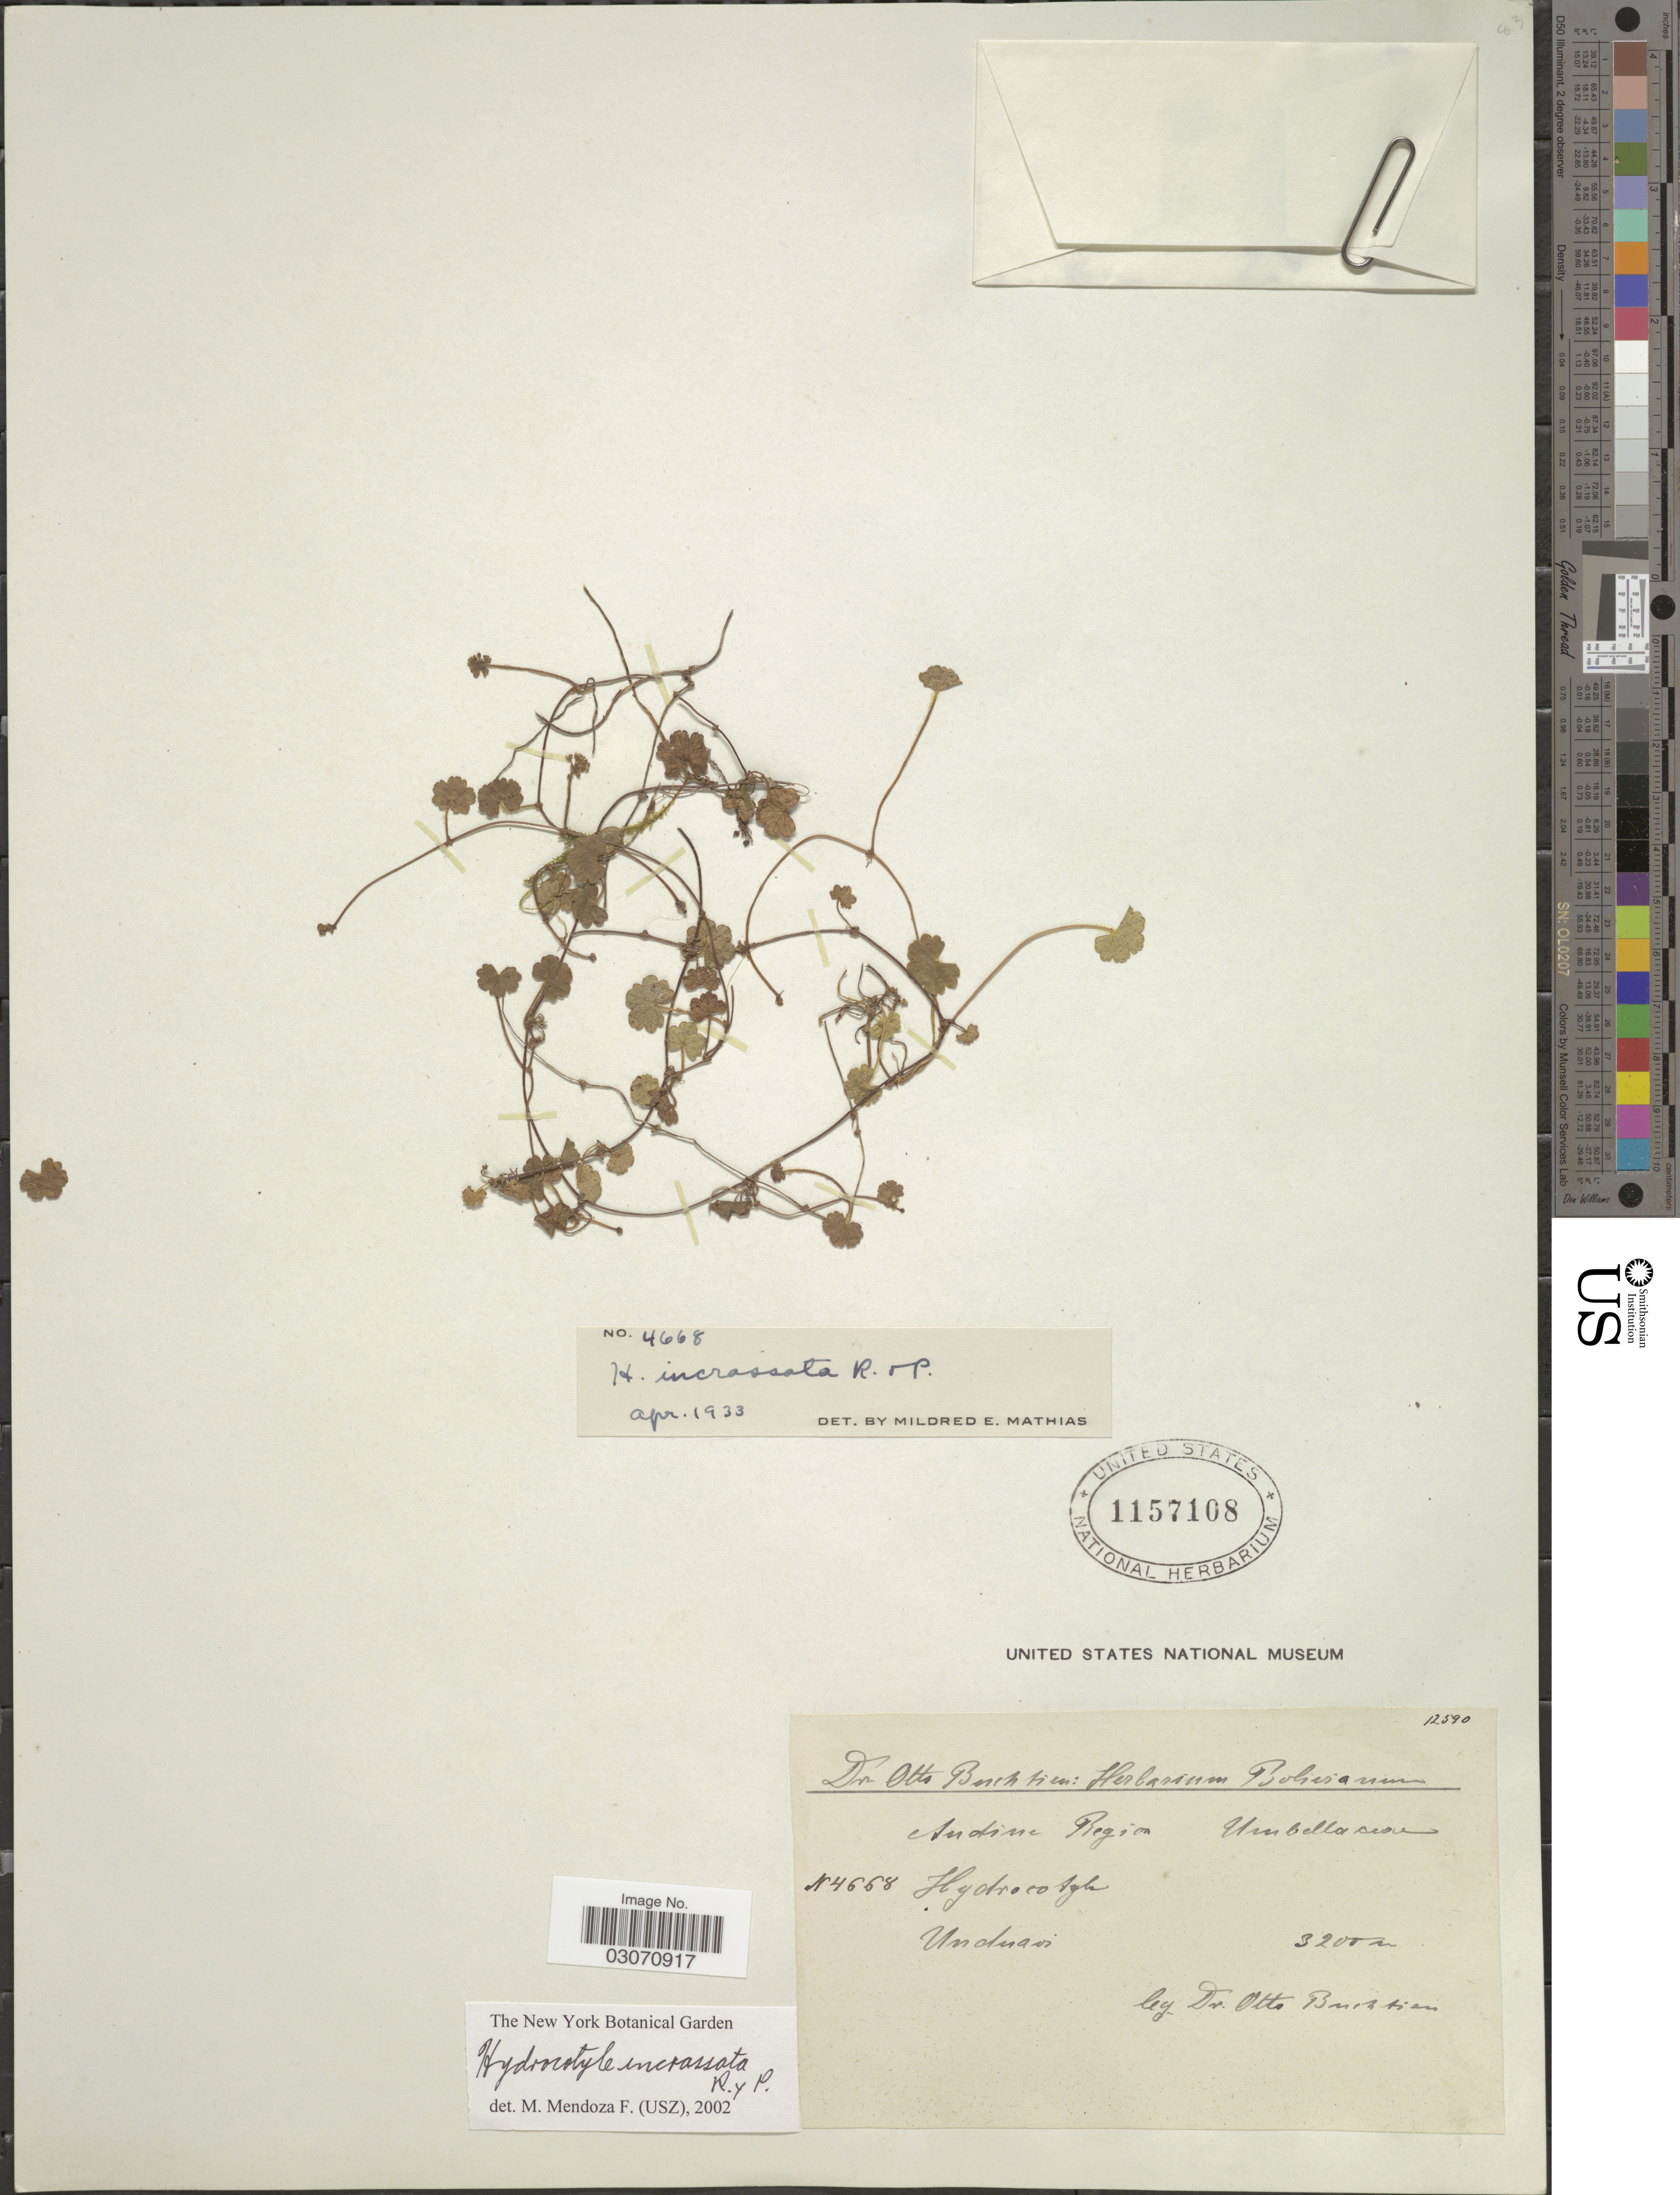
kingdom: Plantae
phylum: Tracheophyta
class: Magnoliopsida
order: Apiales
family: Araliaceae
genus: Hydrocotyle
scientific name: Hydrocotyle incrassata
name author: Ruiz & Pav.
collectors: O. Buchtien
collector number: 4668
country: Bolivia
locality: Unduavi.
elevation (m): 3200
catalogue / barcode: US 1157108